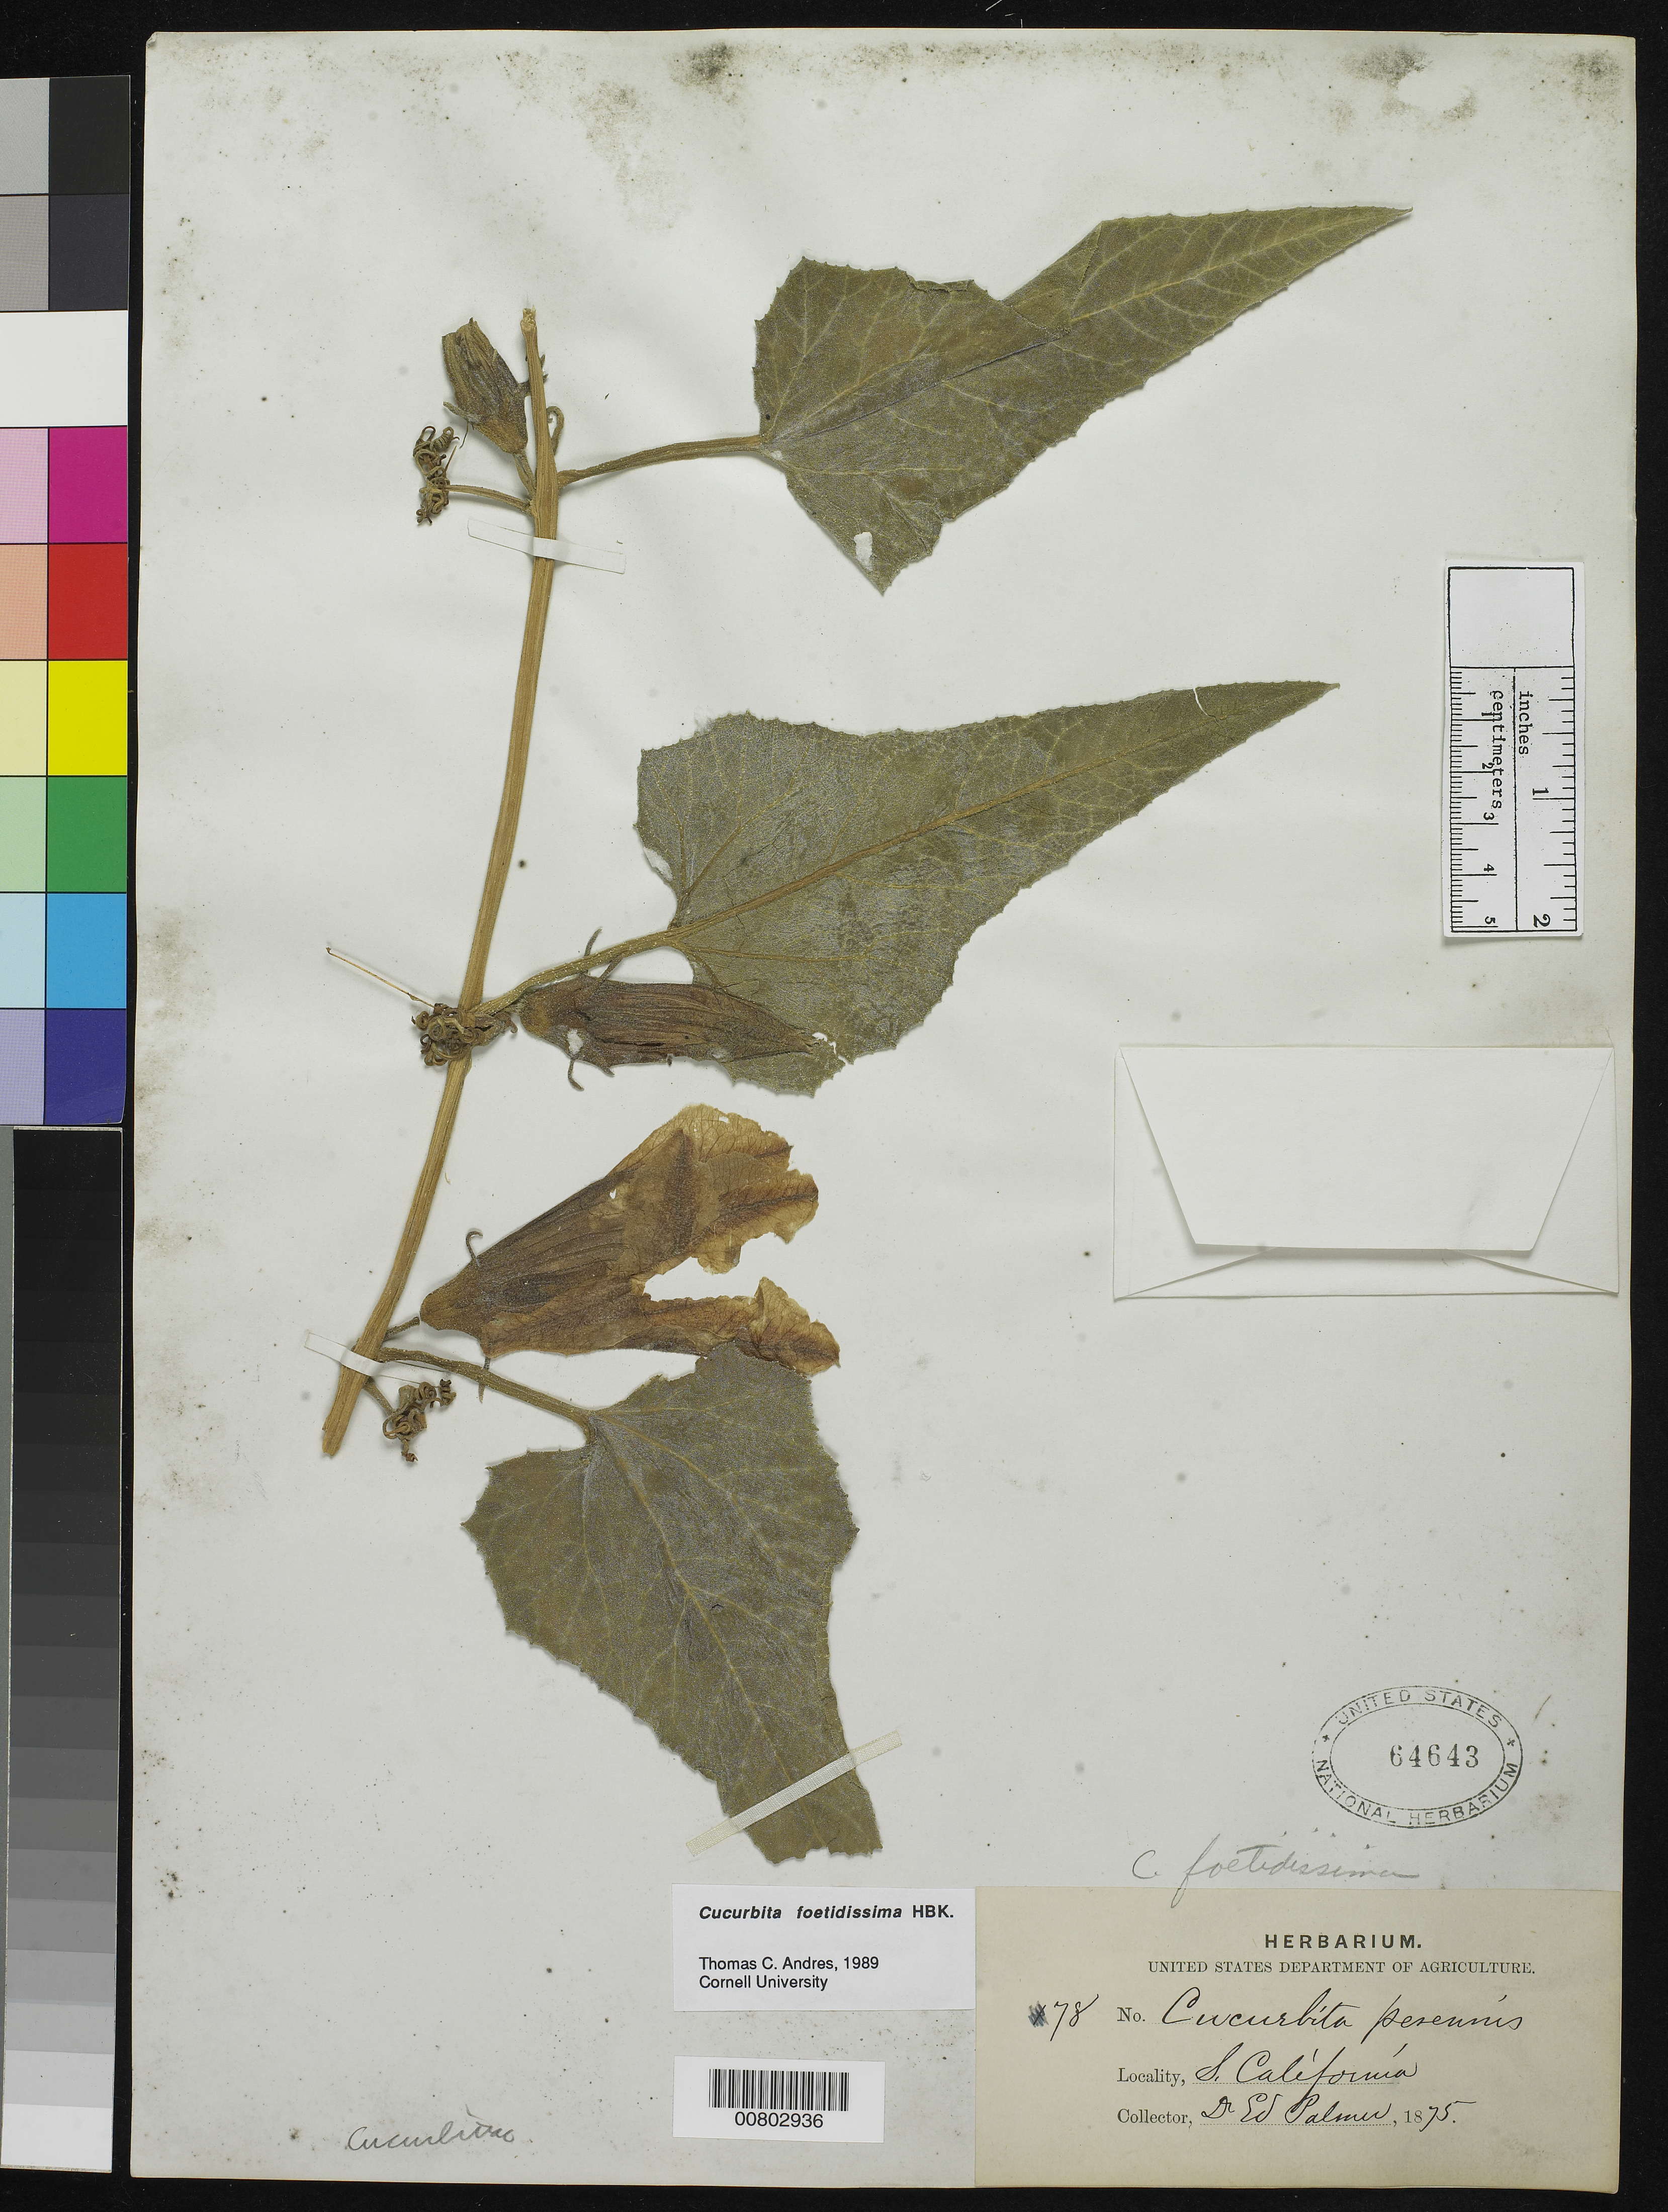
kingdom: Plantae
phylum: Tracheophyta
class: Magnoliopsida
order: Cucurbitales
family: Cucurbitaceae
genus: Cucurbita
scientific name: Cucurbita foetidissima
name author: Kunth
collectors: E. Palmer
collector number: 78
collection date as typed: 1875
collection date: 1875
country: United States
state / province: California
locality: S. California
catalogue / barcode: US 64643